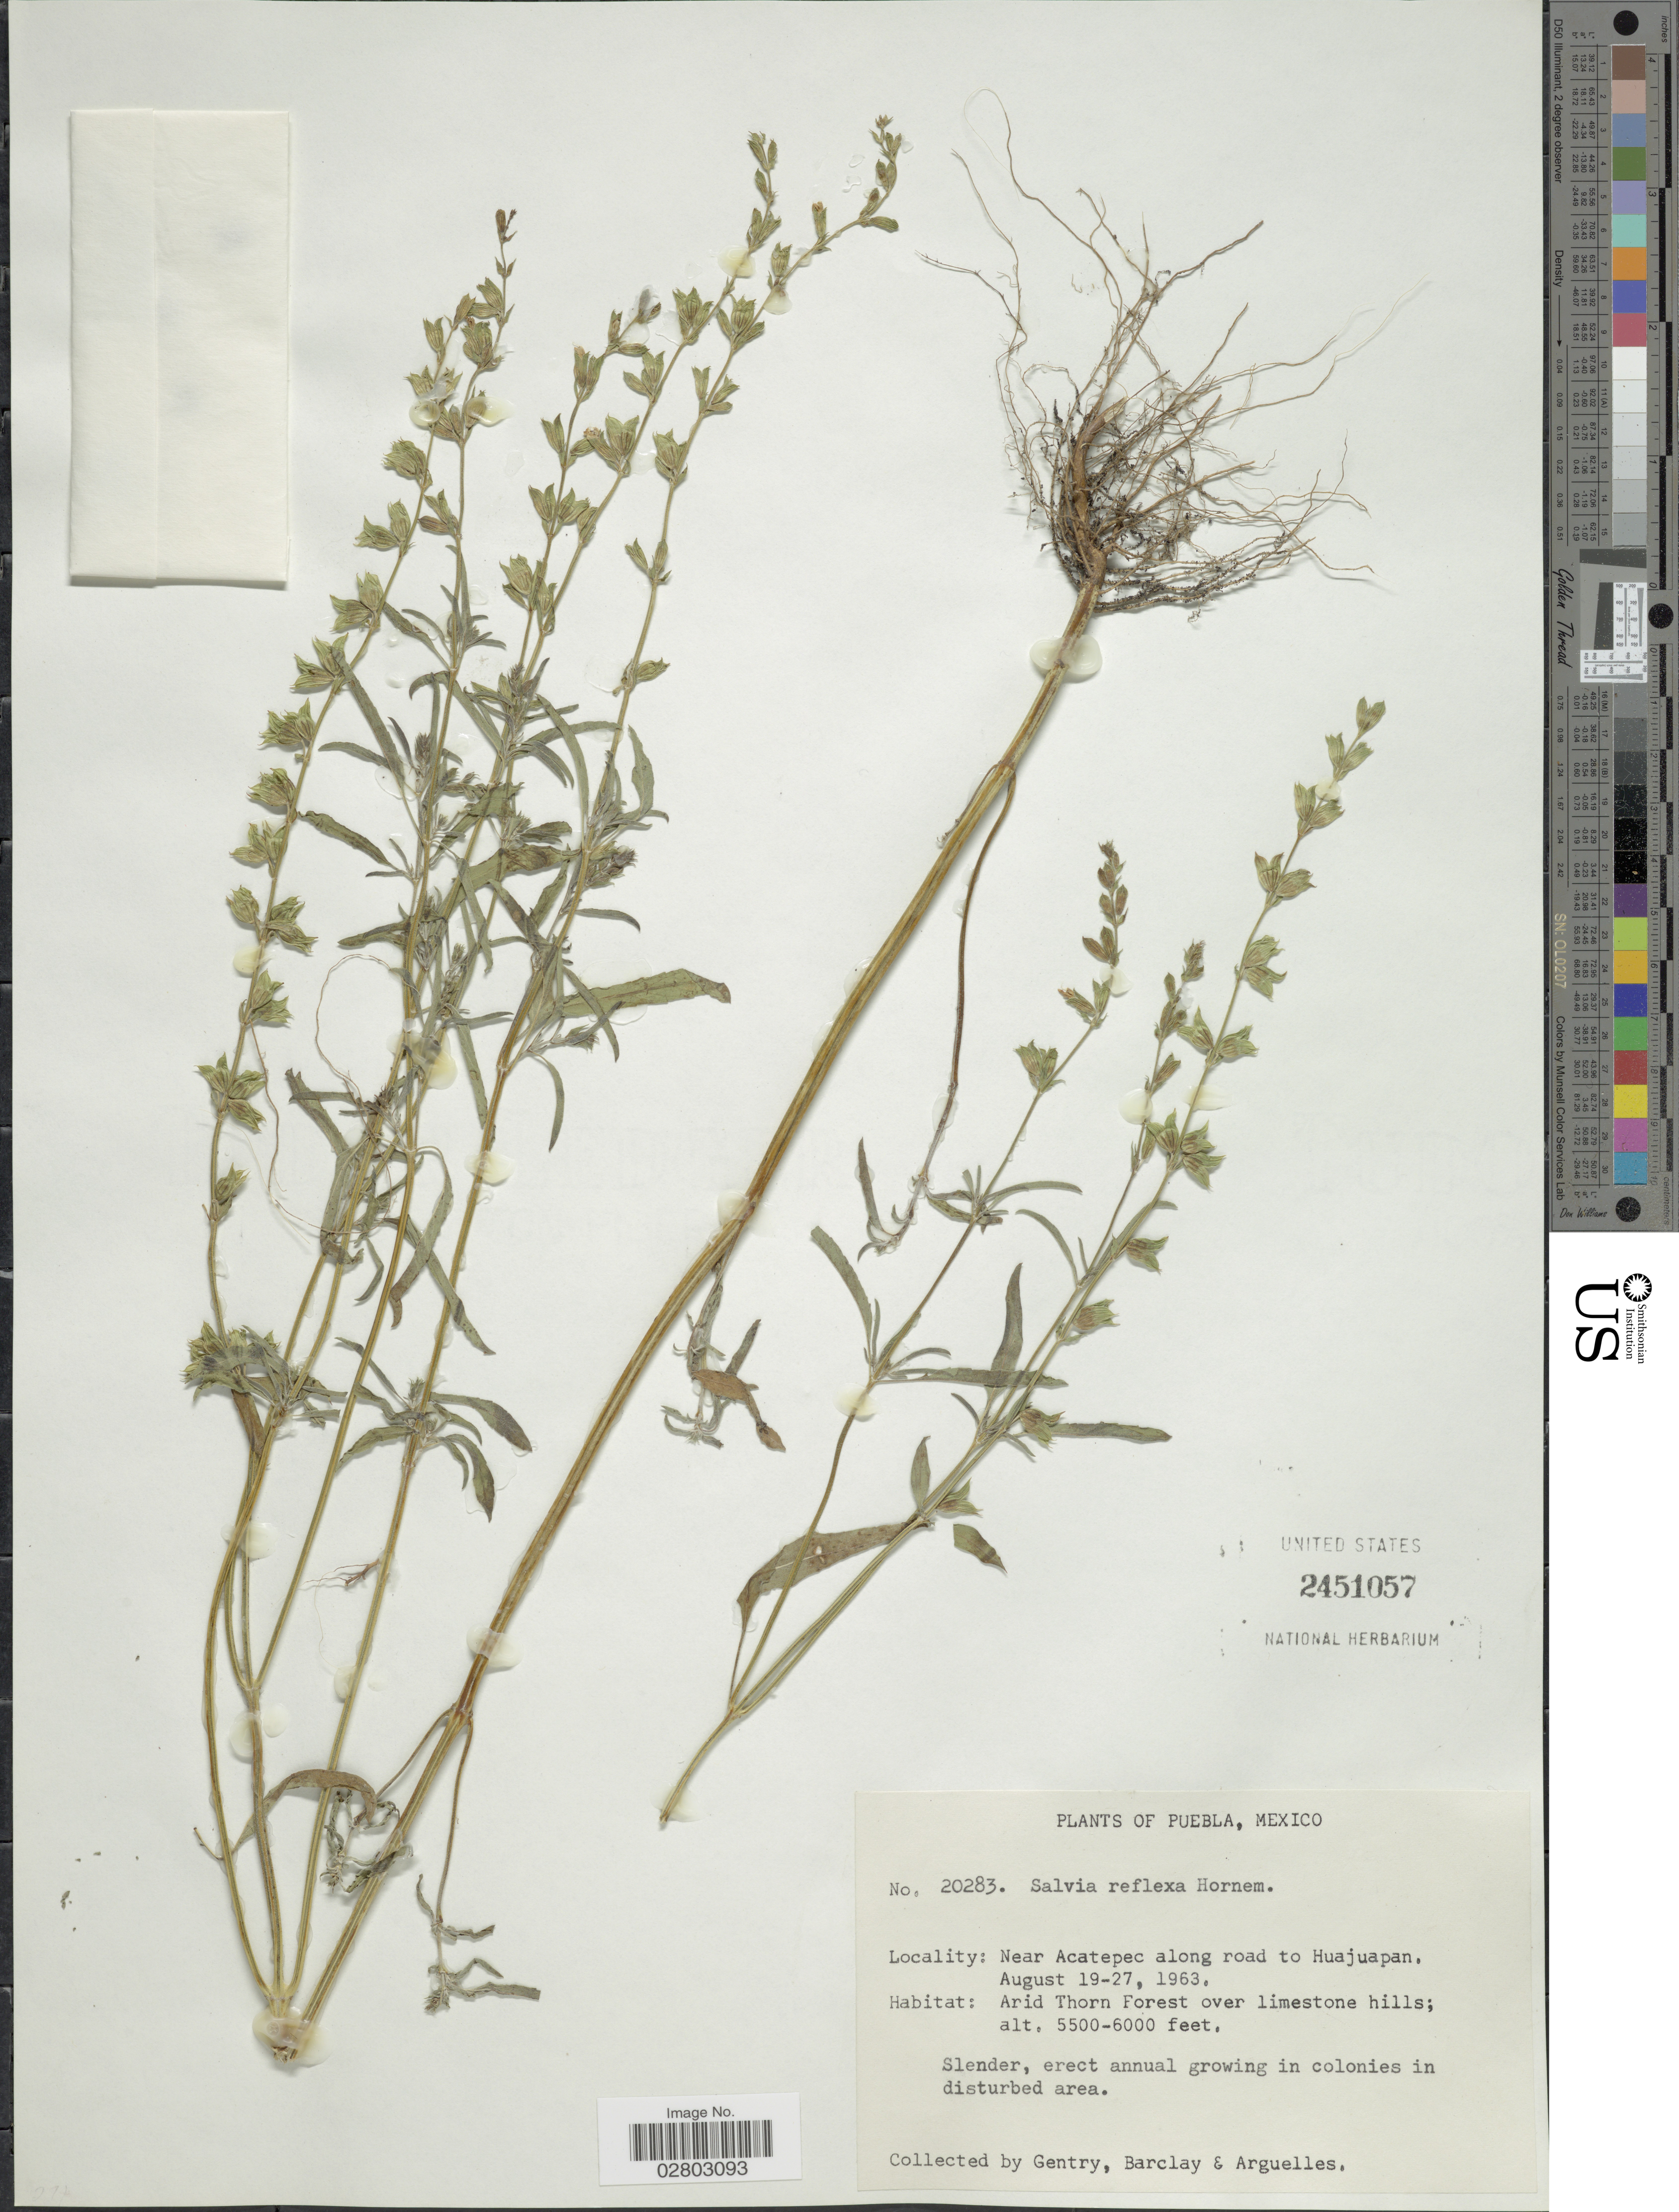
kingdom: Plantae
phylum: Tracheophyta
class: Magnoliopsida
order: Lamiales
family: Lamiaceae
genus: Salvia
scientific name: Salvia reflexa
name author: Hornem.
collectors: Gentry, --, -- Barclay & Arguelles, --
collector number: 20283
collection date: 1963-08-19/1963-08-27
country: Mexico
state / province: Puebla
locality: Near Acatepec along road to Huajuapan.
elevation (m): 1676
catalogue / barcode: US 2451057